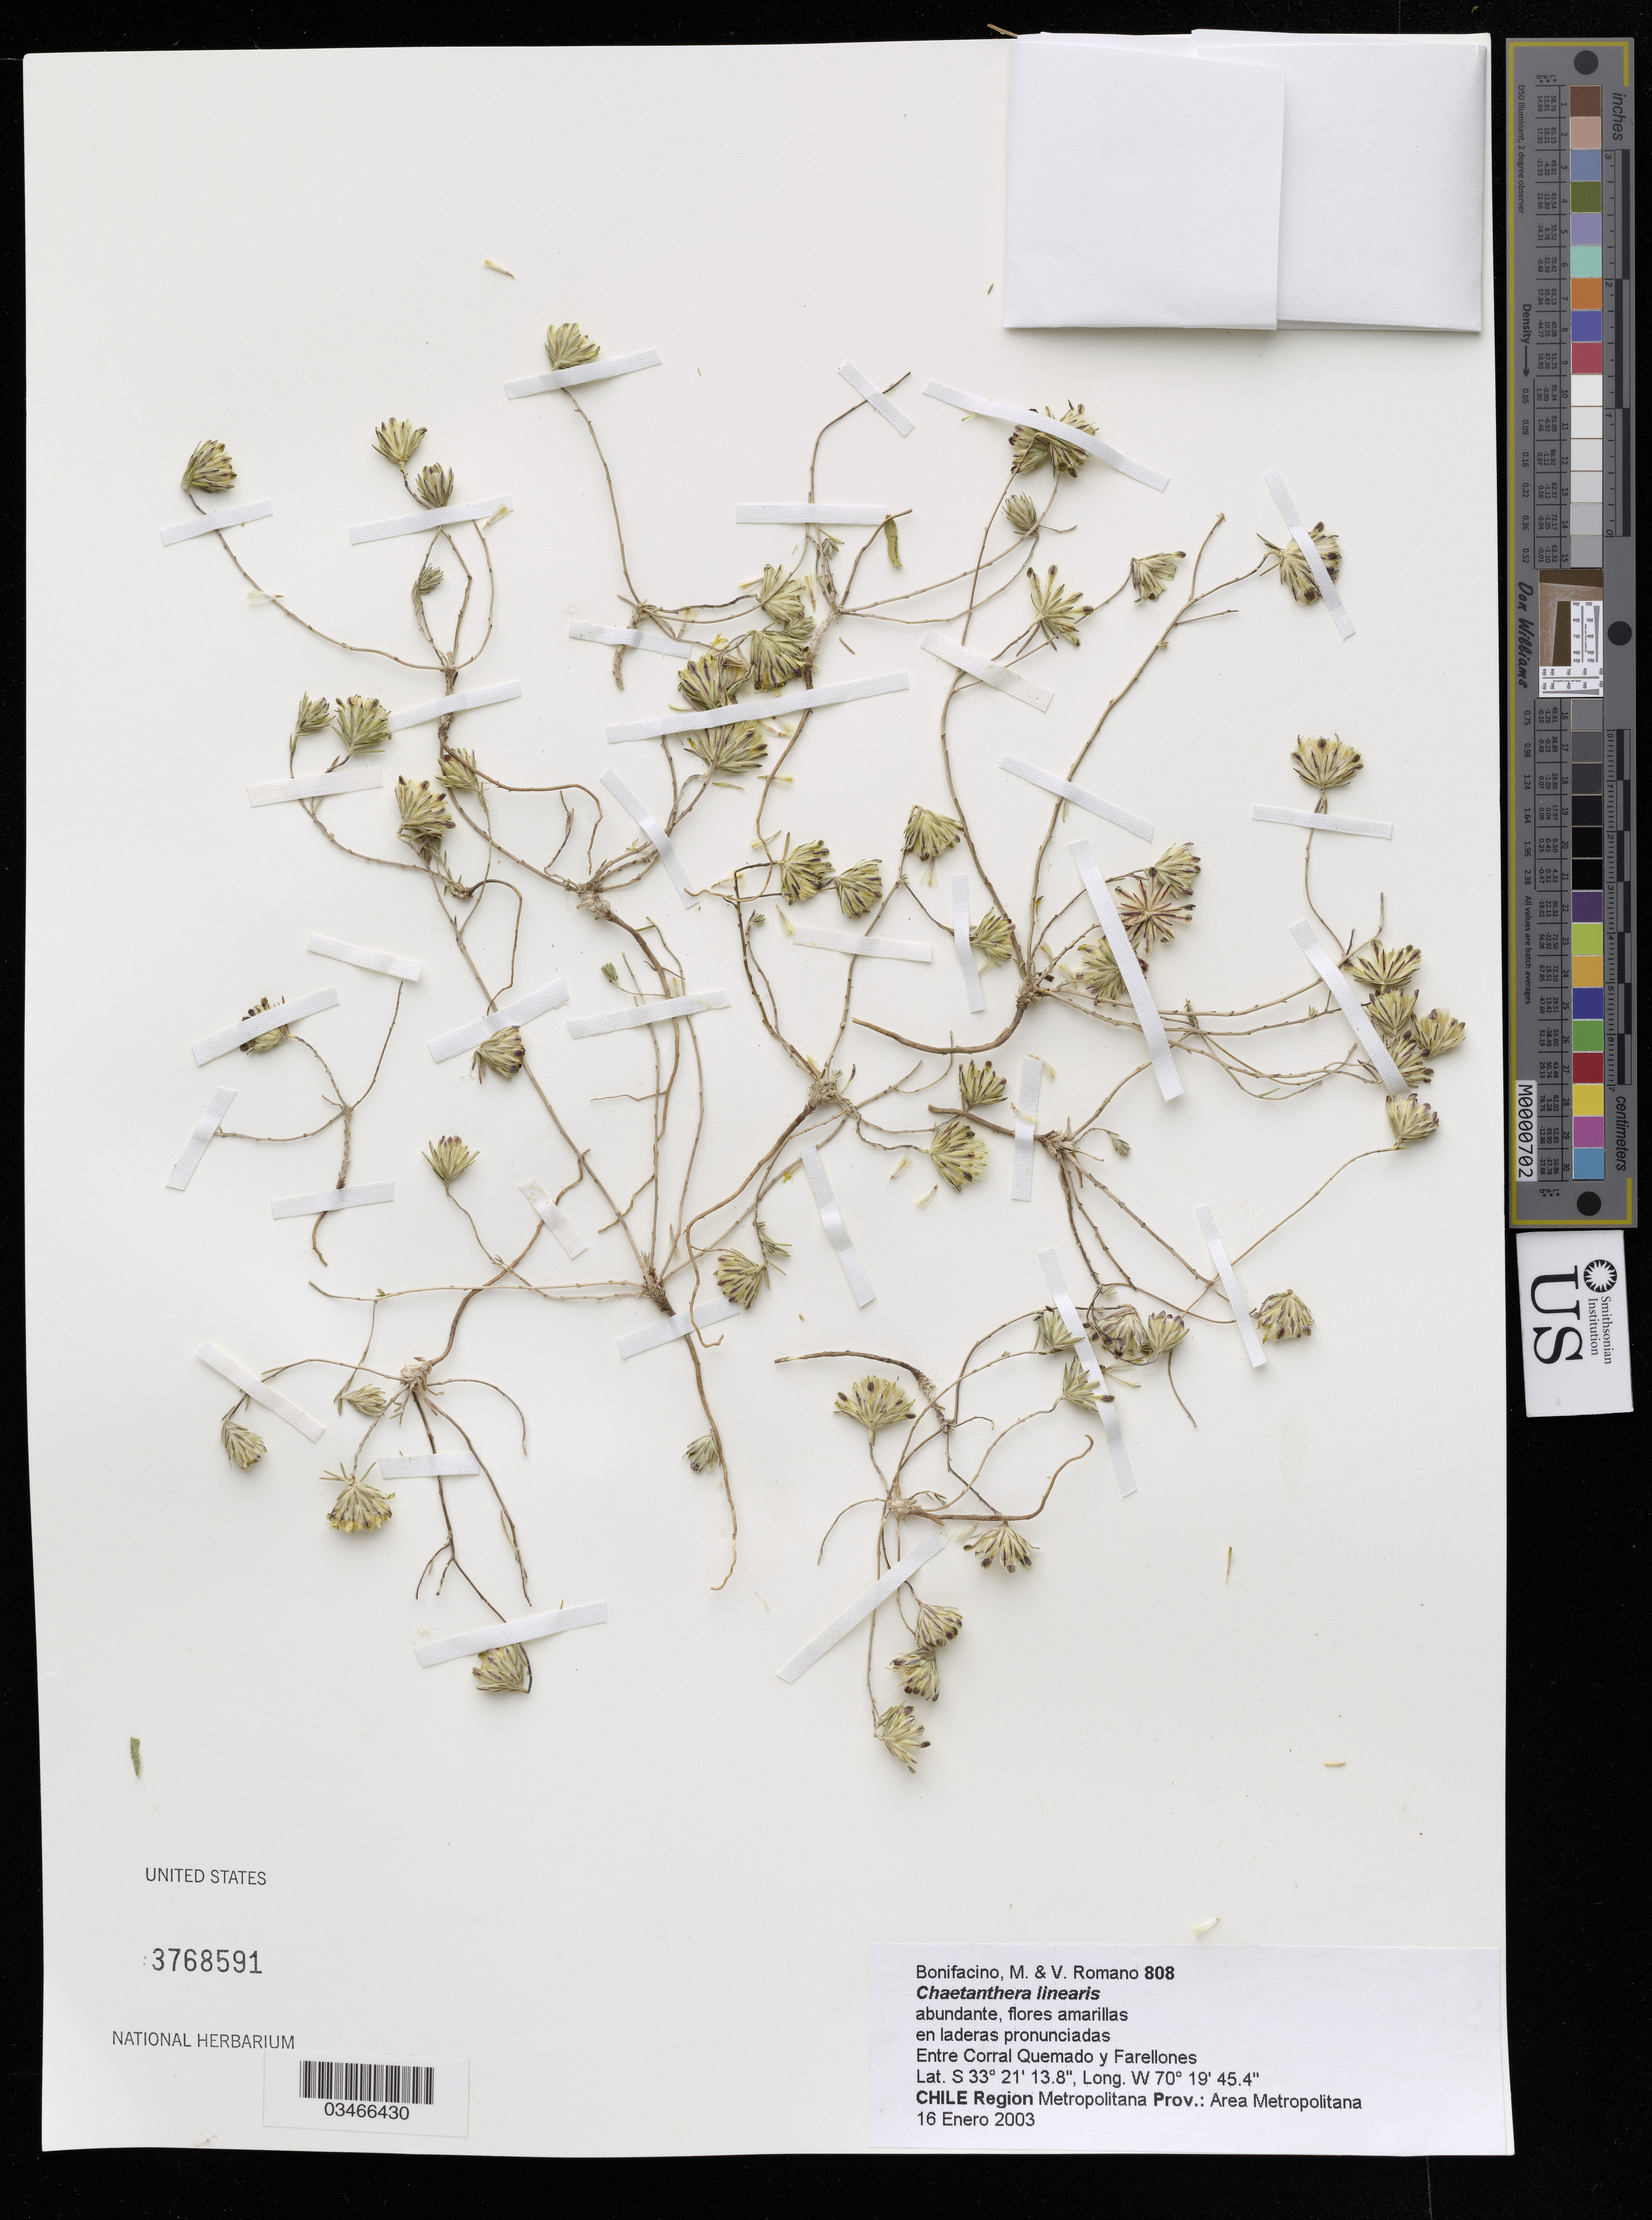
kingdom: Plantae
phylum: Tracheophyta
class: Magnoliopsida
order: Asterales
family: Asteraceae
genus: Chaetanthera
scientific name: Chaetanthera linearis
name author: Poepp. ex Less.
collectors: M. M. Bonifacino & V. Romano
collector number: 808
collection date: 2003-01-16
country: Chile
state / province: Región Metropolitana (RM)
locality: Region Metropolitana Prov .: Area Metropolitana.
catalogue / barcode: US 3768591